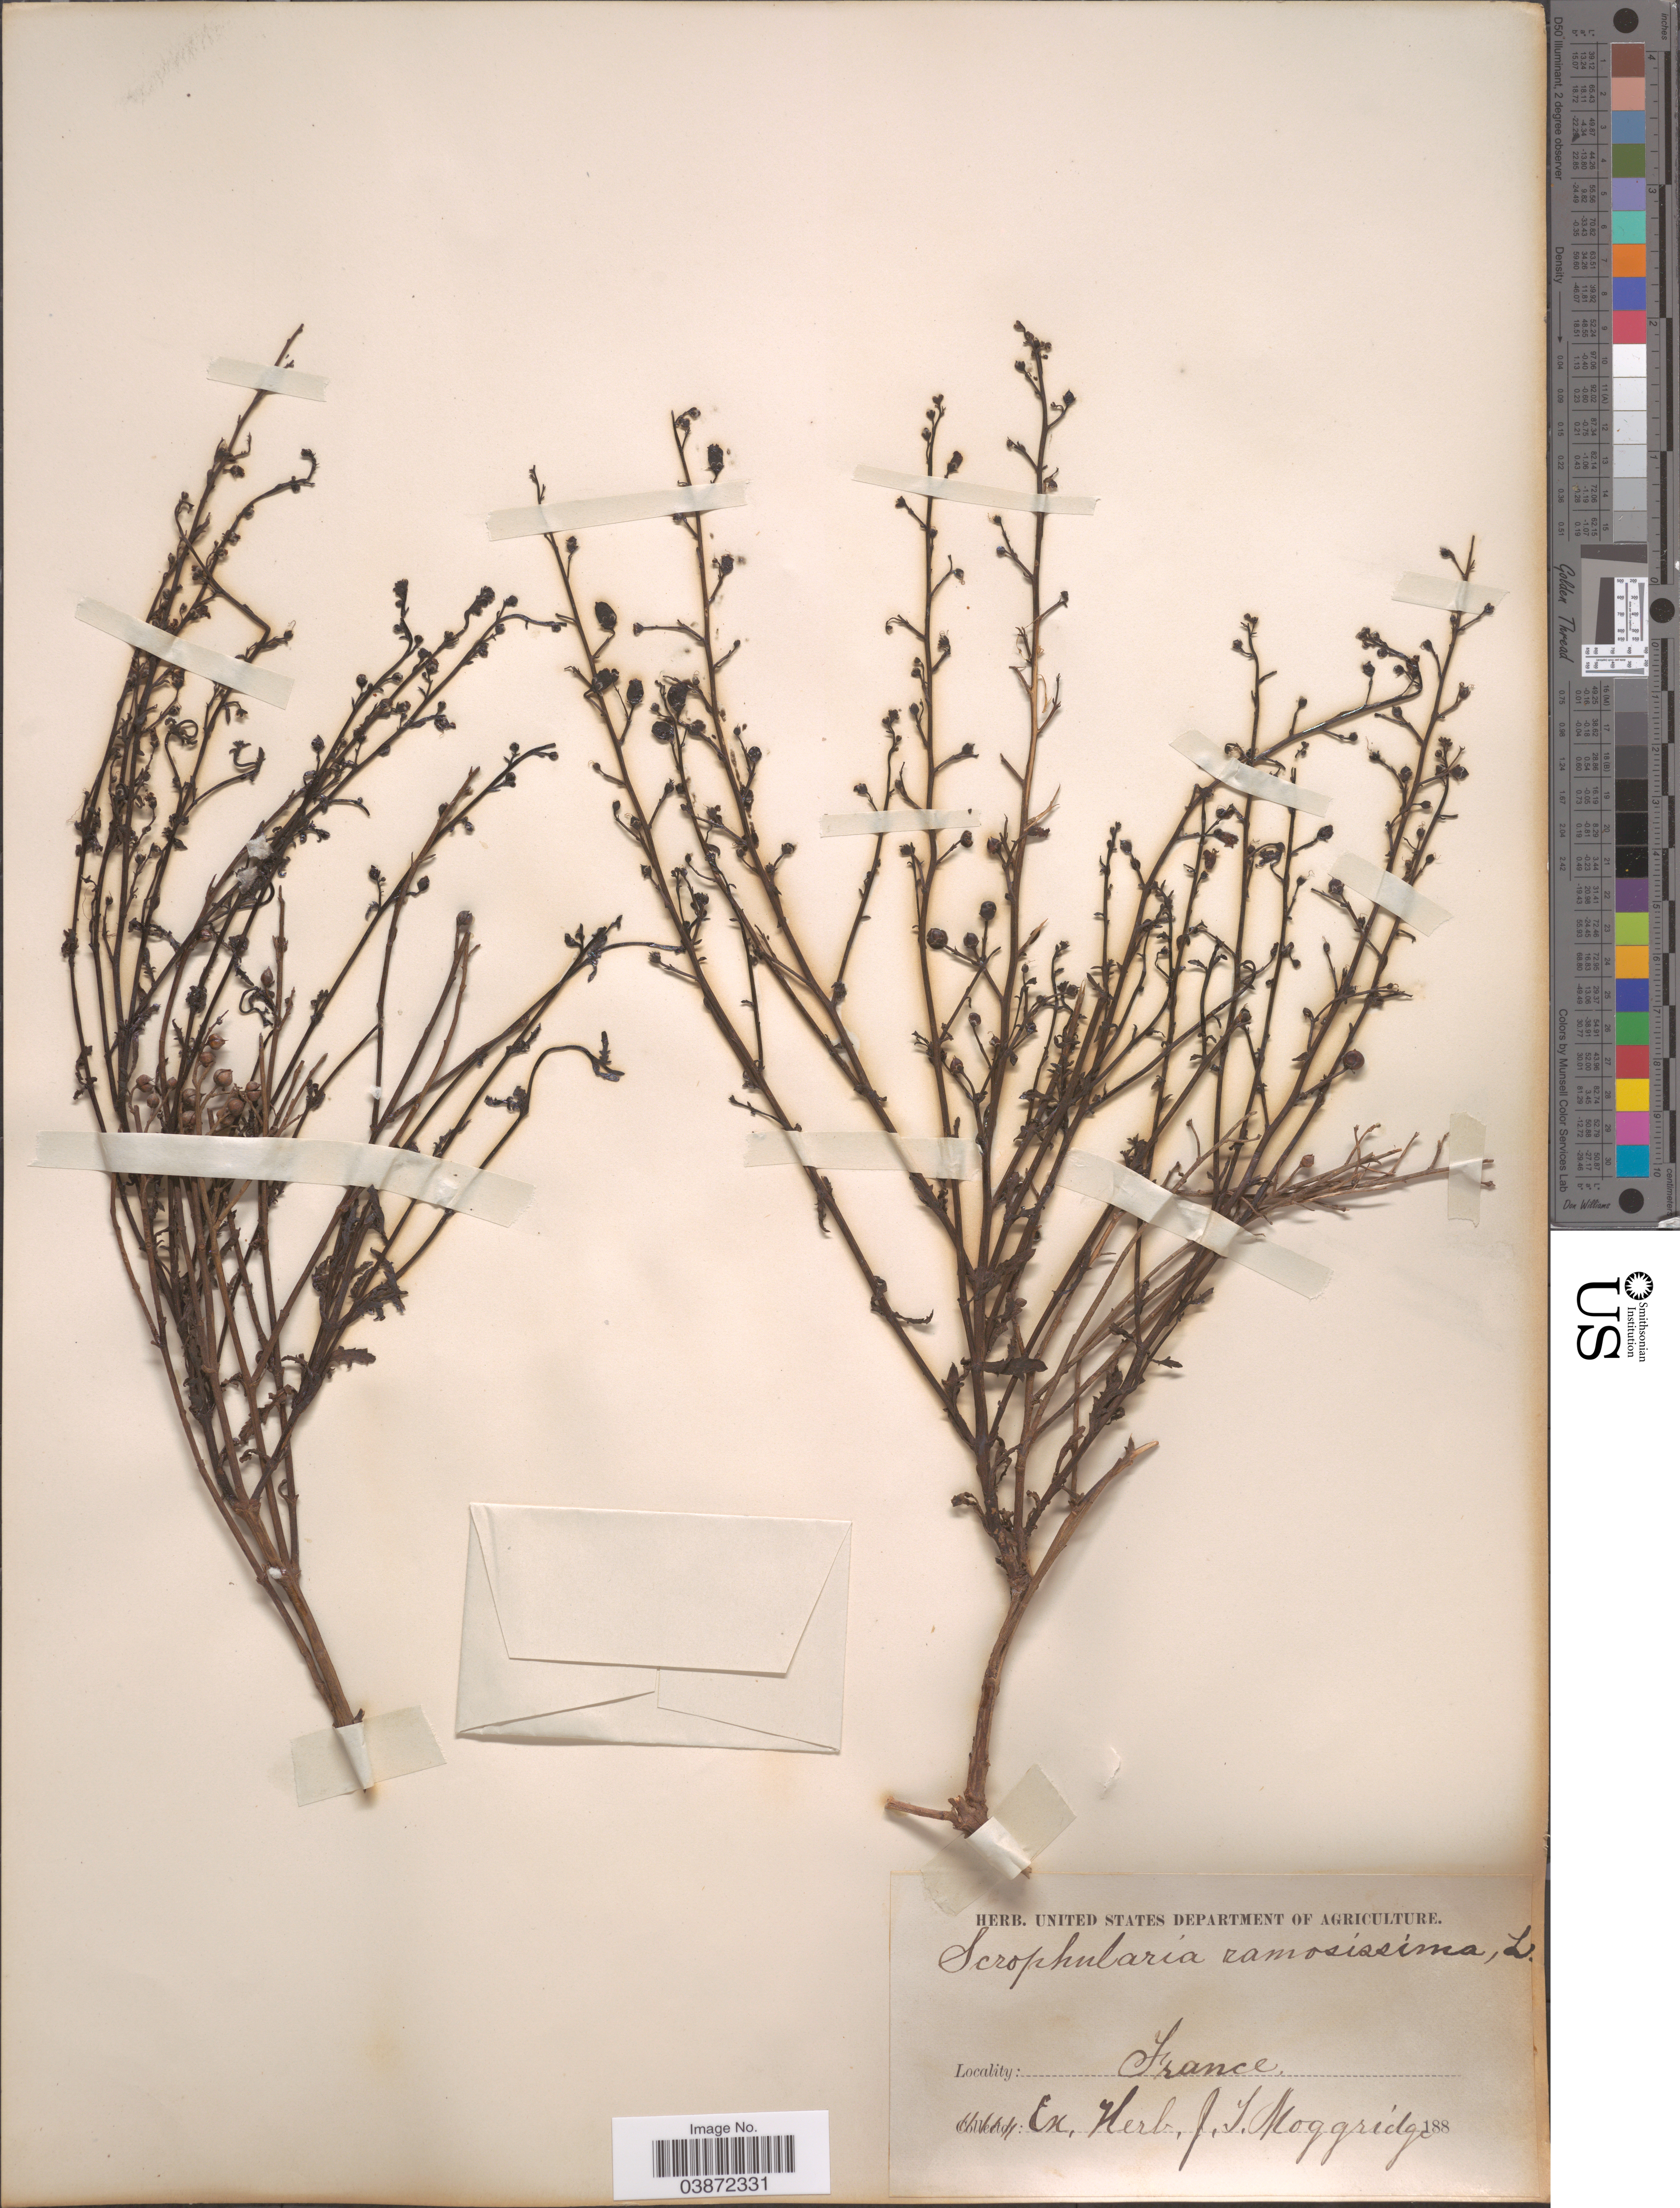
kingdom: Plantae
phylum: Tracheophyta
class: Magnoliopsida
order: Lamiales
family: Scrophulariaceae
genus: Scrophularia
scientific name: Scrophularia ramosissima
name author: Loisel.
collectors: ex herb. J.T. Moggridge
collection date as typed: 188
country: France